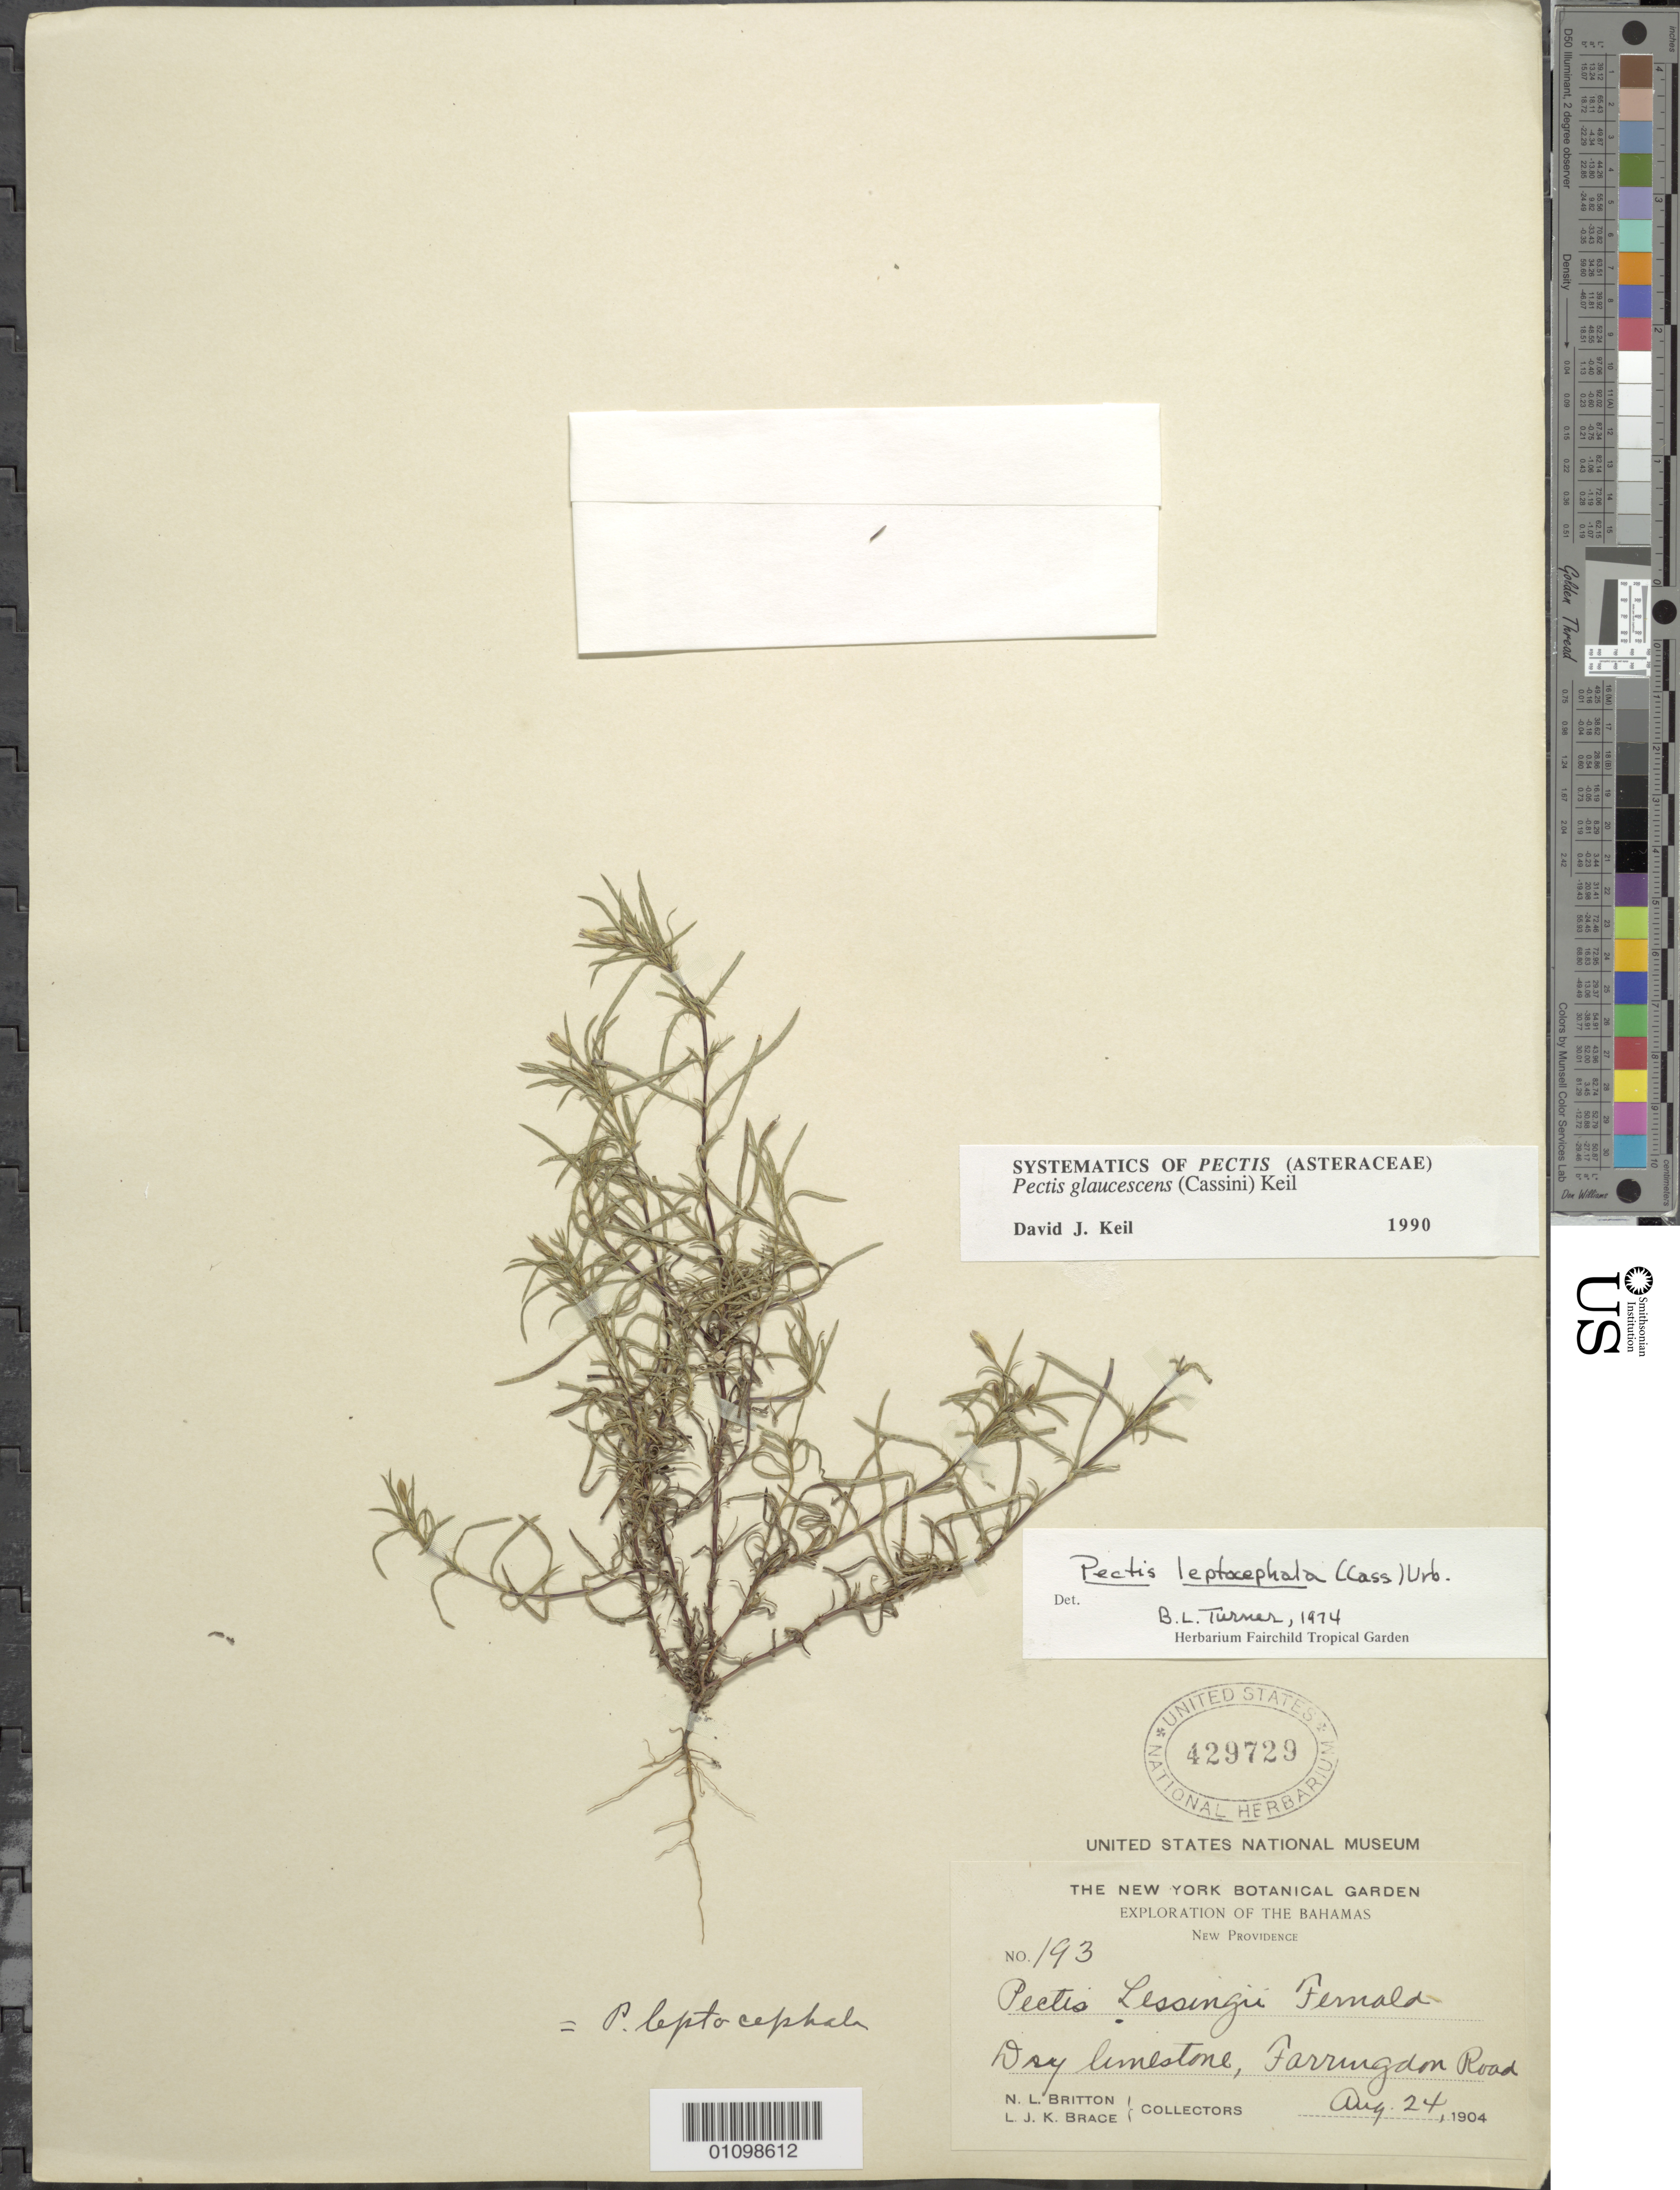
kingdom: Plantae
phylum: Tracheophyta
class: Magnoliopsida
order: Asterales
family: Asteraceae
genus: Pectis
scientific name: Pectis leptocephala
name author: (Cass.) Urb.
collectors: N. Britton & L. J. K. Brace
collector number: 193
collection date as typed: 24 Aug 1904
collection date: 1904-08-24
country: Bahamas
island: New Providence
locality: Dry limeston, Farringdon Road.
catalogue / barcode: US 429729